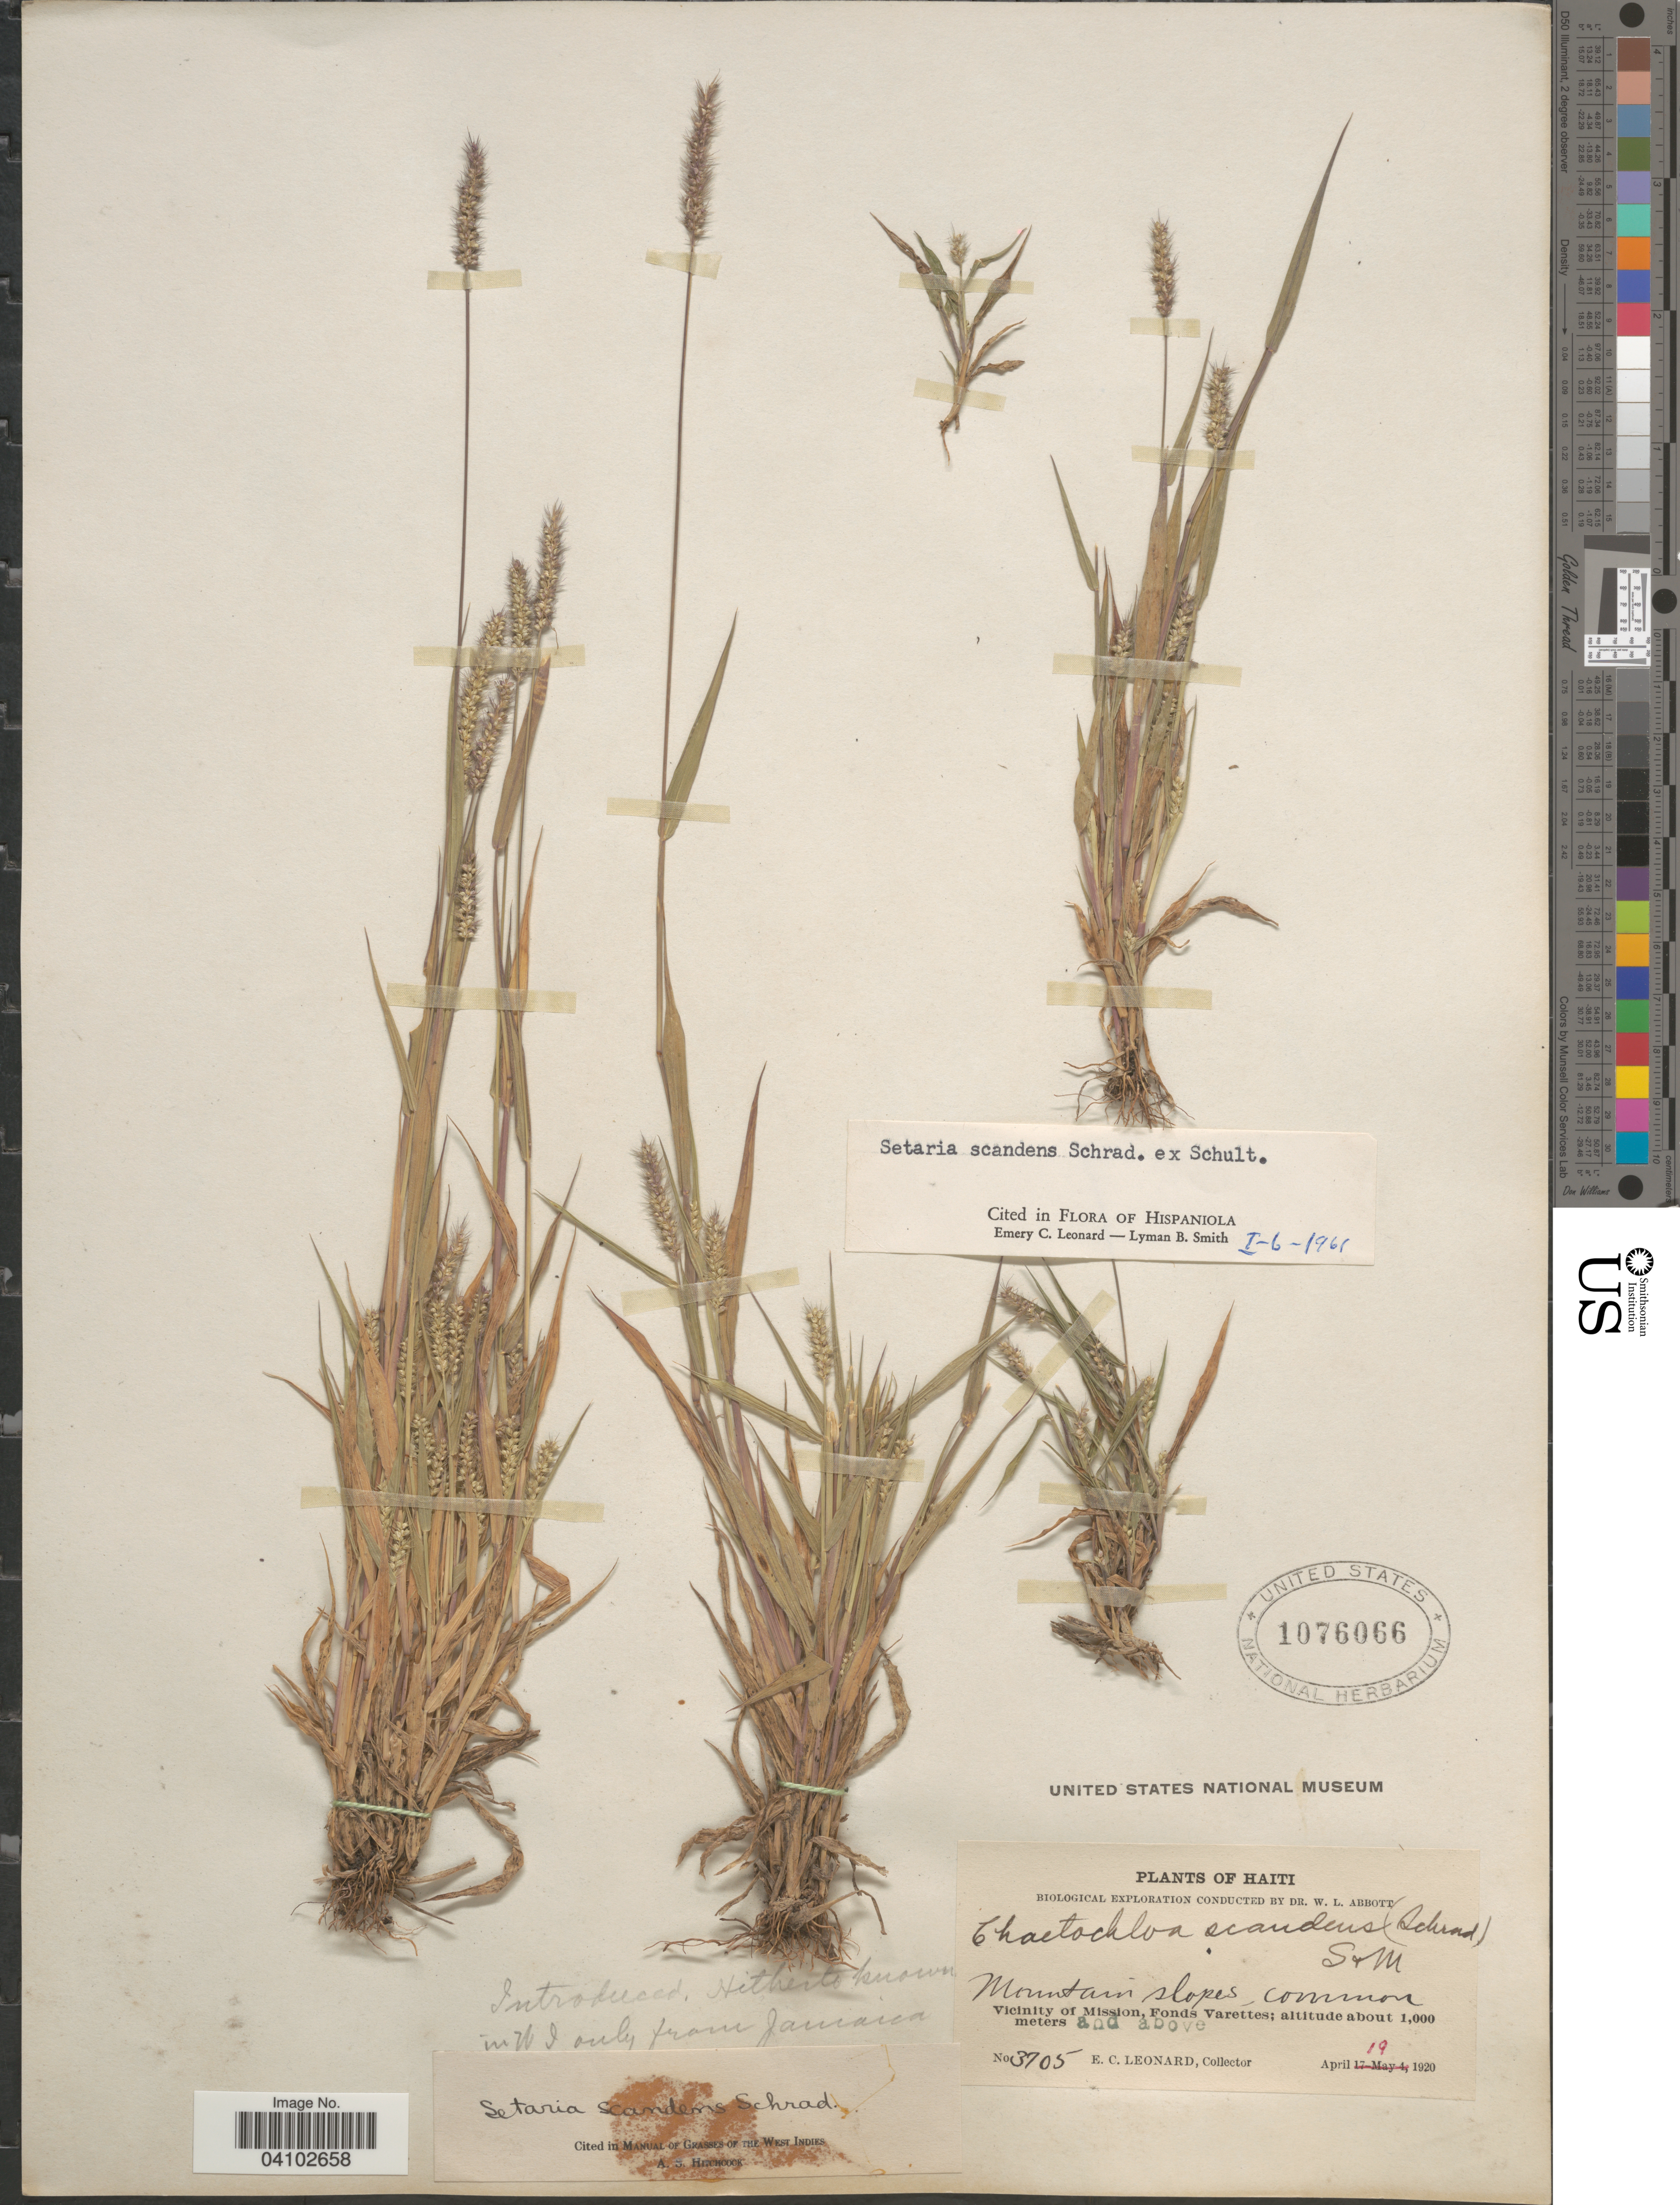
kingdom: Plantae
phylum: Tracheophyta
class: Liliopsida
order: Poales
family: Poaceae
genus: Setaria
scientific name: Setaria scandens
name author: Schrad.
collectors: E. C. Leonard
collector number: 3705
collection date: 1920-04-19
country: Haiti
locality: Biological Exploration conducted by Dr. W. L. Abbott. Vicinity of Mission, Fonds Varettes.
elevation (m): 1000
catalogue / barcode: US 1076066